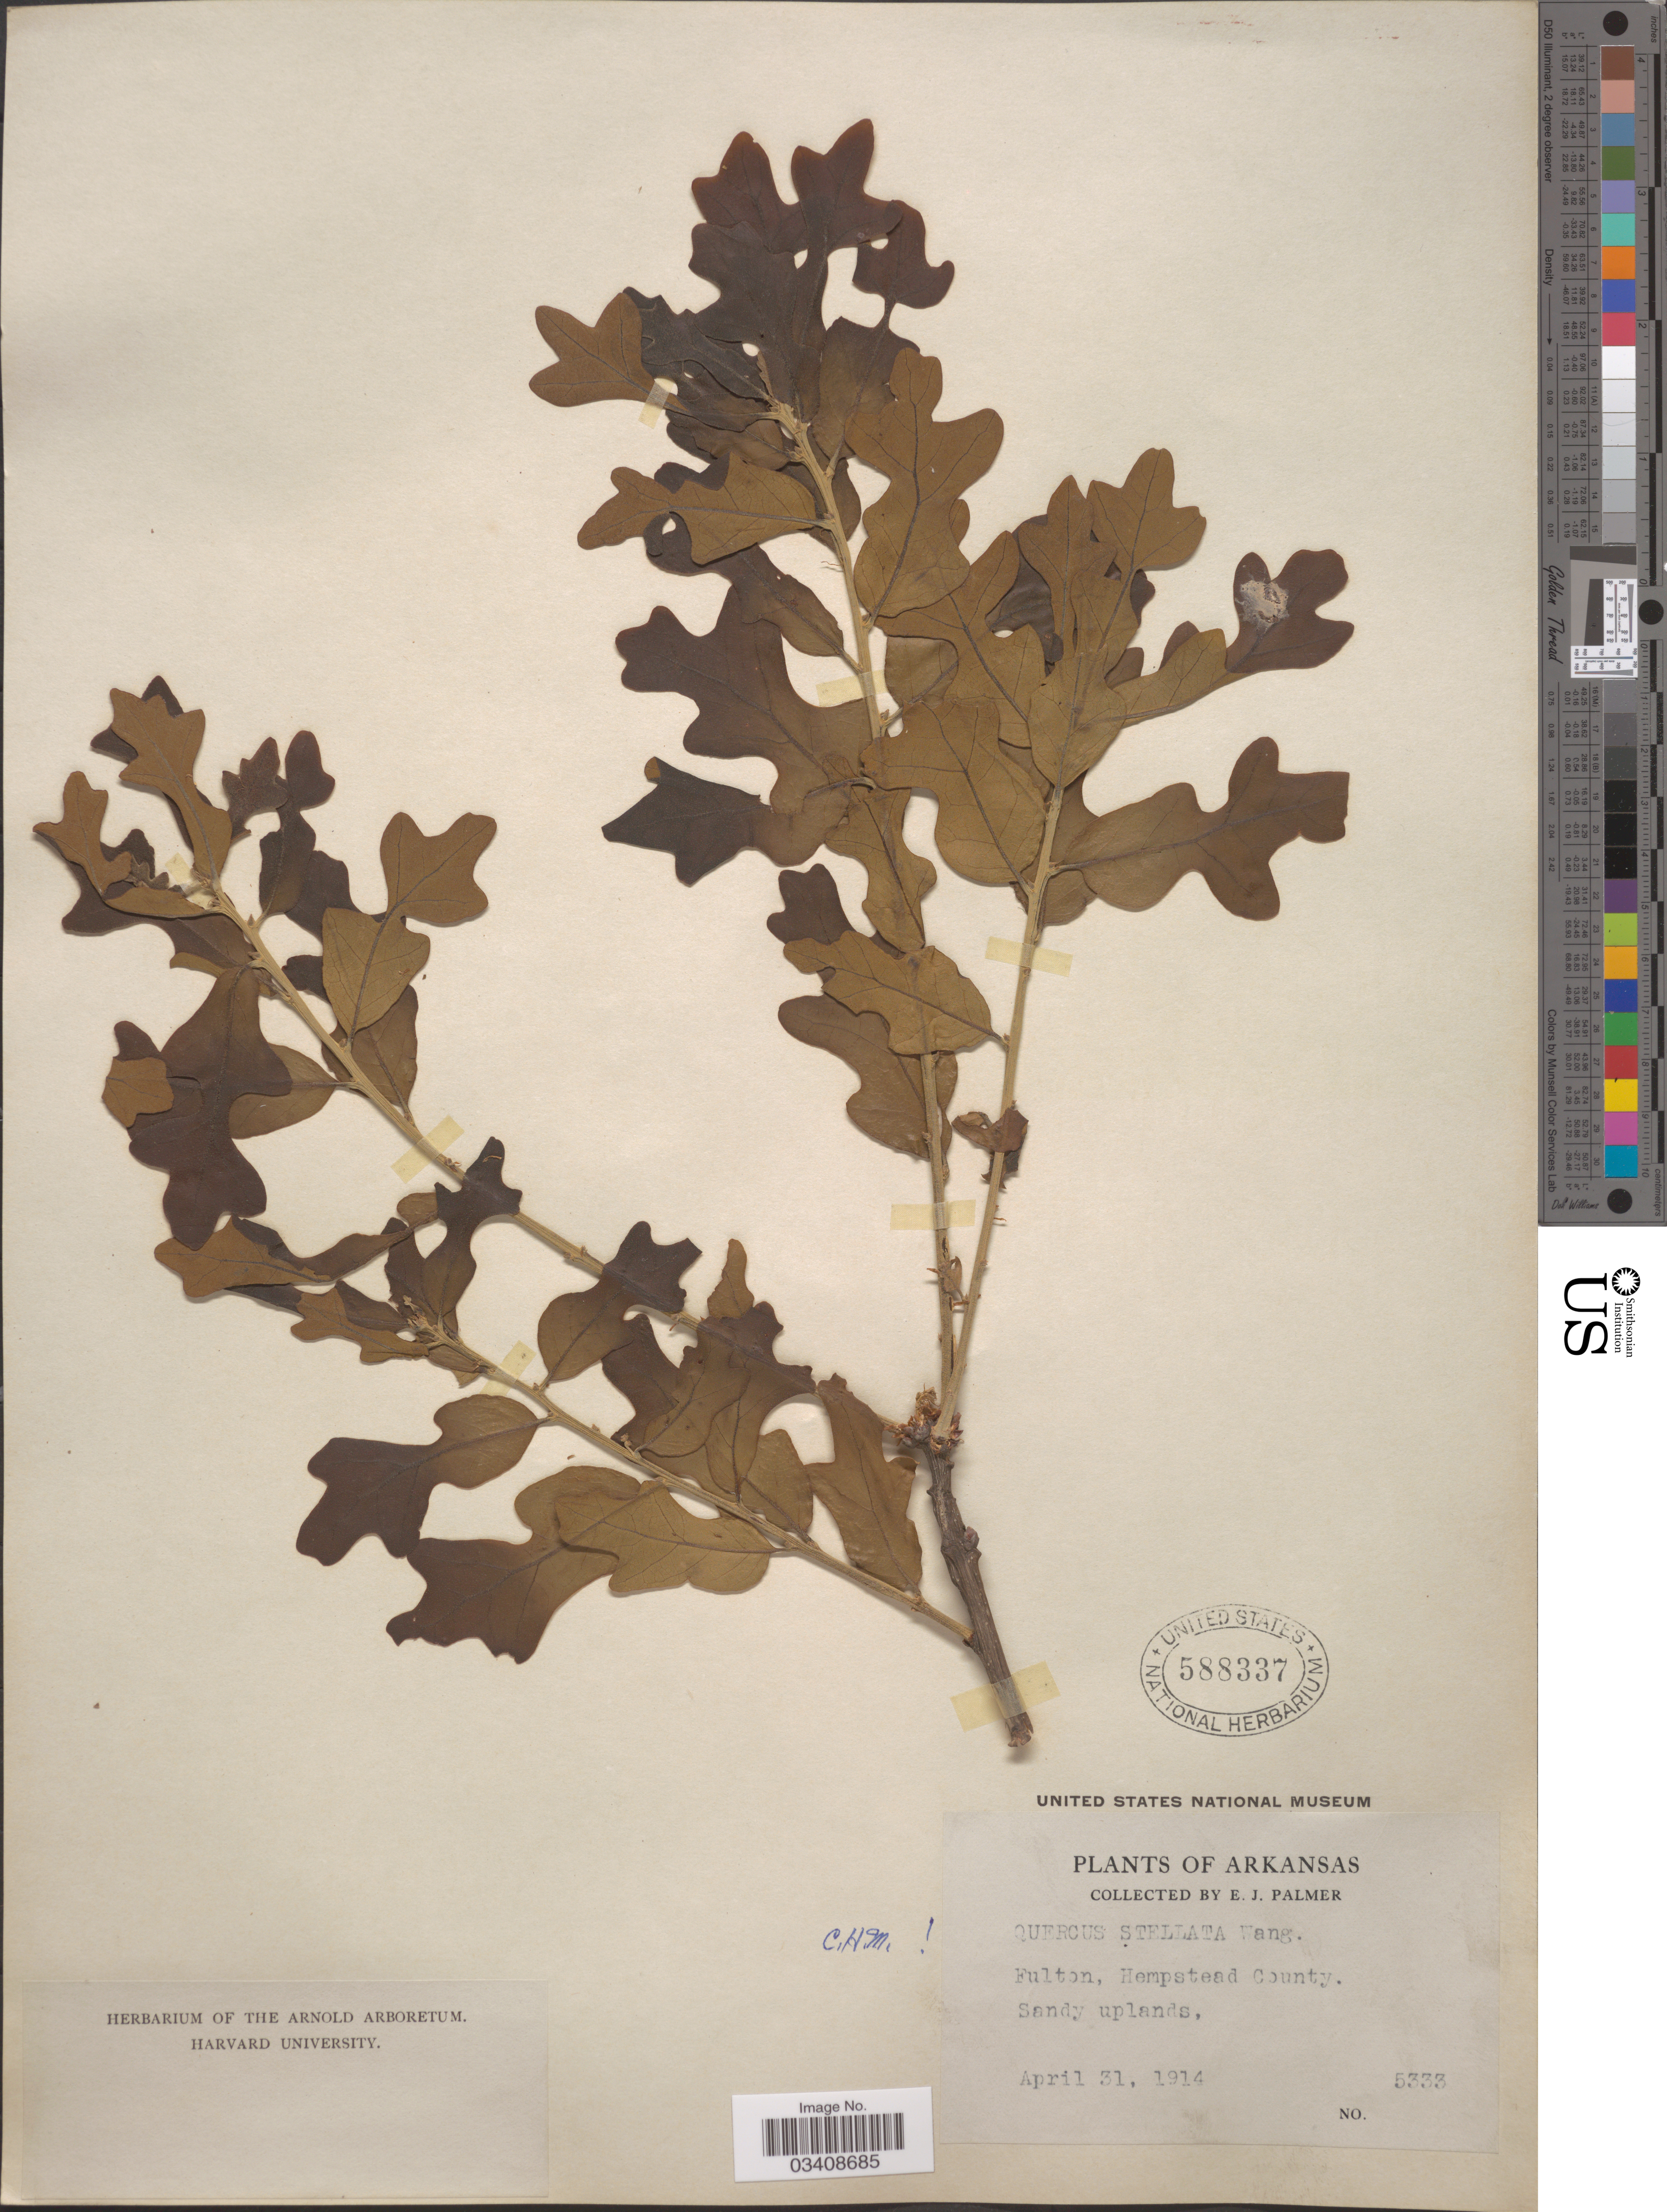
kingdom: Plantae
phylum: Tracheophyta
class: Magnoliopsida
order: Fagales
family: Fagaceae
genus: Quercus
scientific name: Quercus stellata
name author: Wangenh.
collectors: E. J. Palmer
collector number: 5333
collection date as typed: Transcribed d/m/y: 31/4/1914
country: United States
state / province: Arkansas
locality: Fulton, Hempstead County.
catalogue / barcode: US 588337